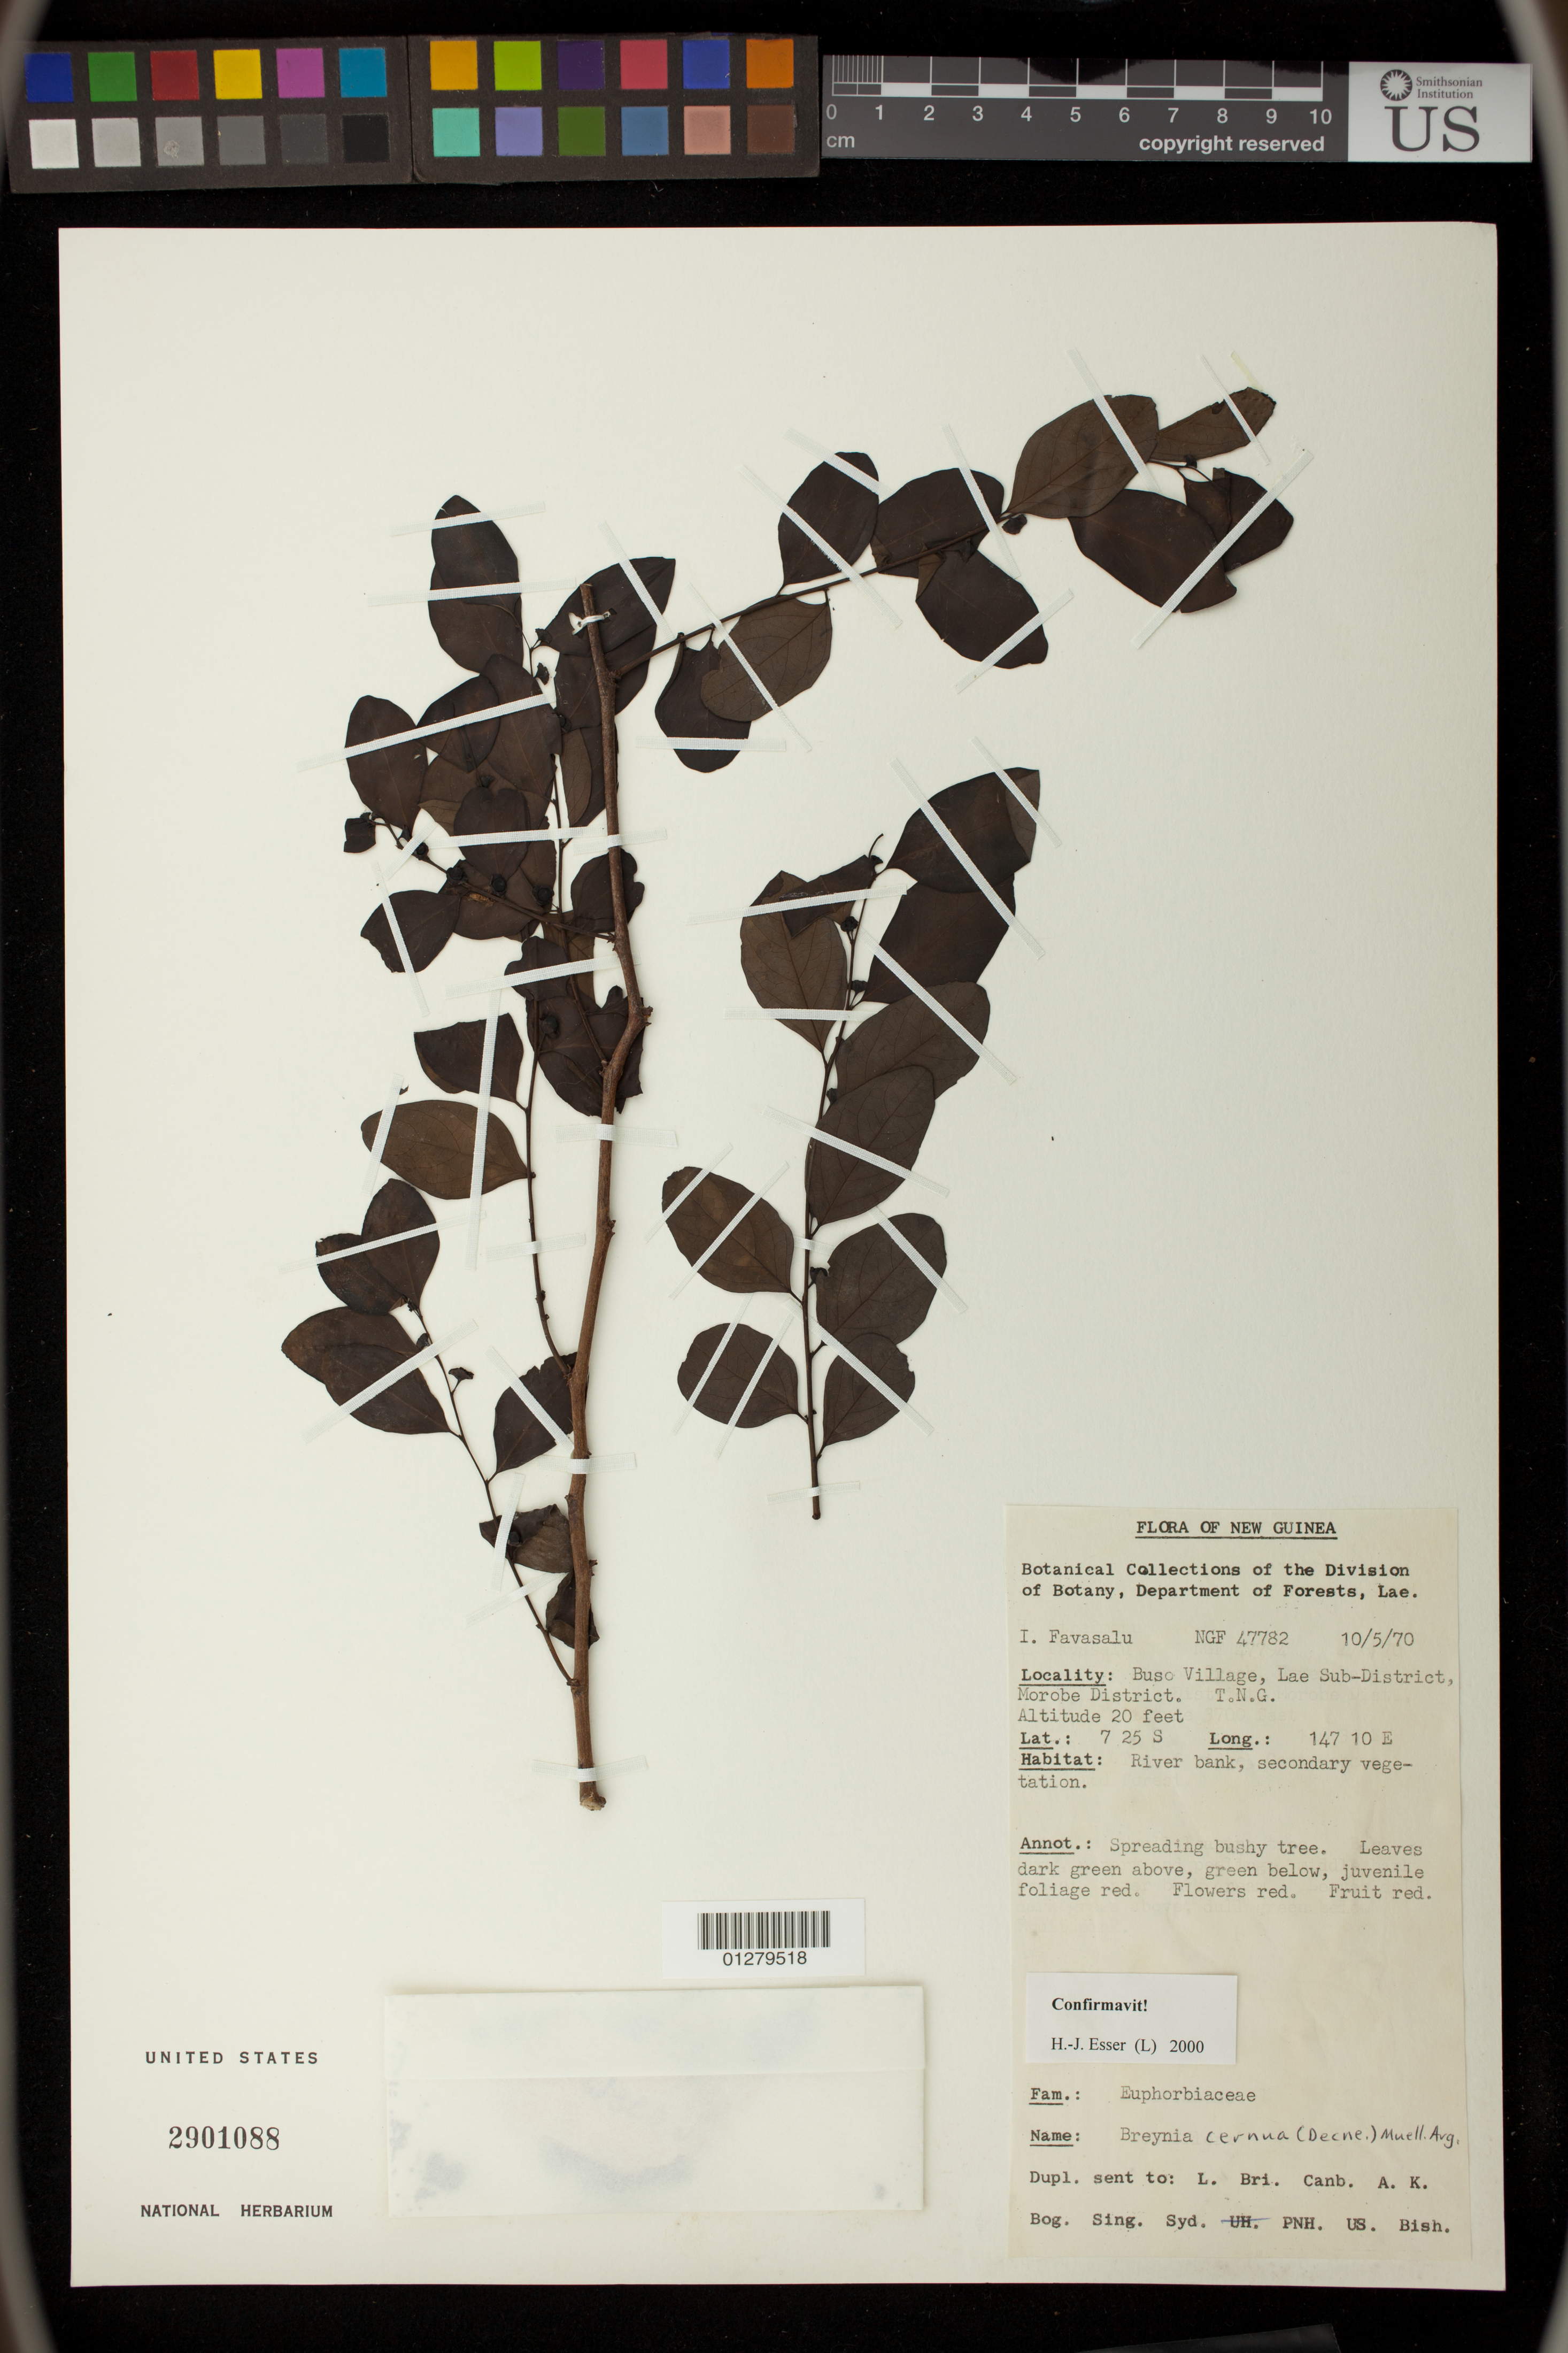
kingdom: Plantae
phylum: Tracheophyta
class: Magnoliopsida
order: Malpighiales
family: Phyllanthaceae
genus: Phyllanthus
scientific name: Phyllanthus cernuus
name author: Poir.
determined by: Wagner, W. L., (BOT), Smithsonian Institution - National Museum of Natural History (UNITED STATES)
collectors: I. Favasalu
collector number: NGF 47782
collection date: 1970-05-10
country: Papua New Guinea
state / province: Morobe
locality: Buso Village, Lae Sub-District. T.N.G.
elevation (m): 6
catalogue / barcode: US 2901088